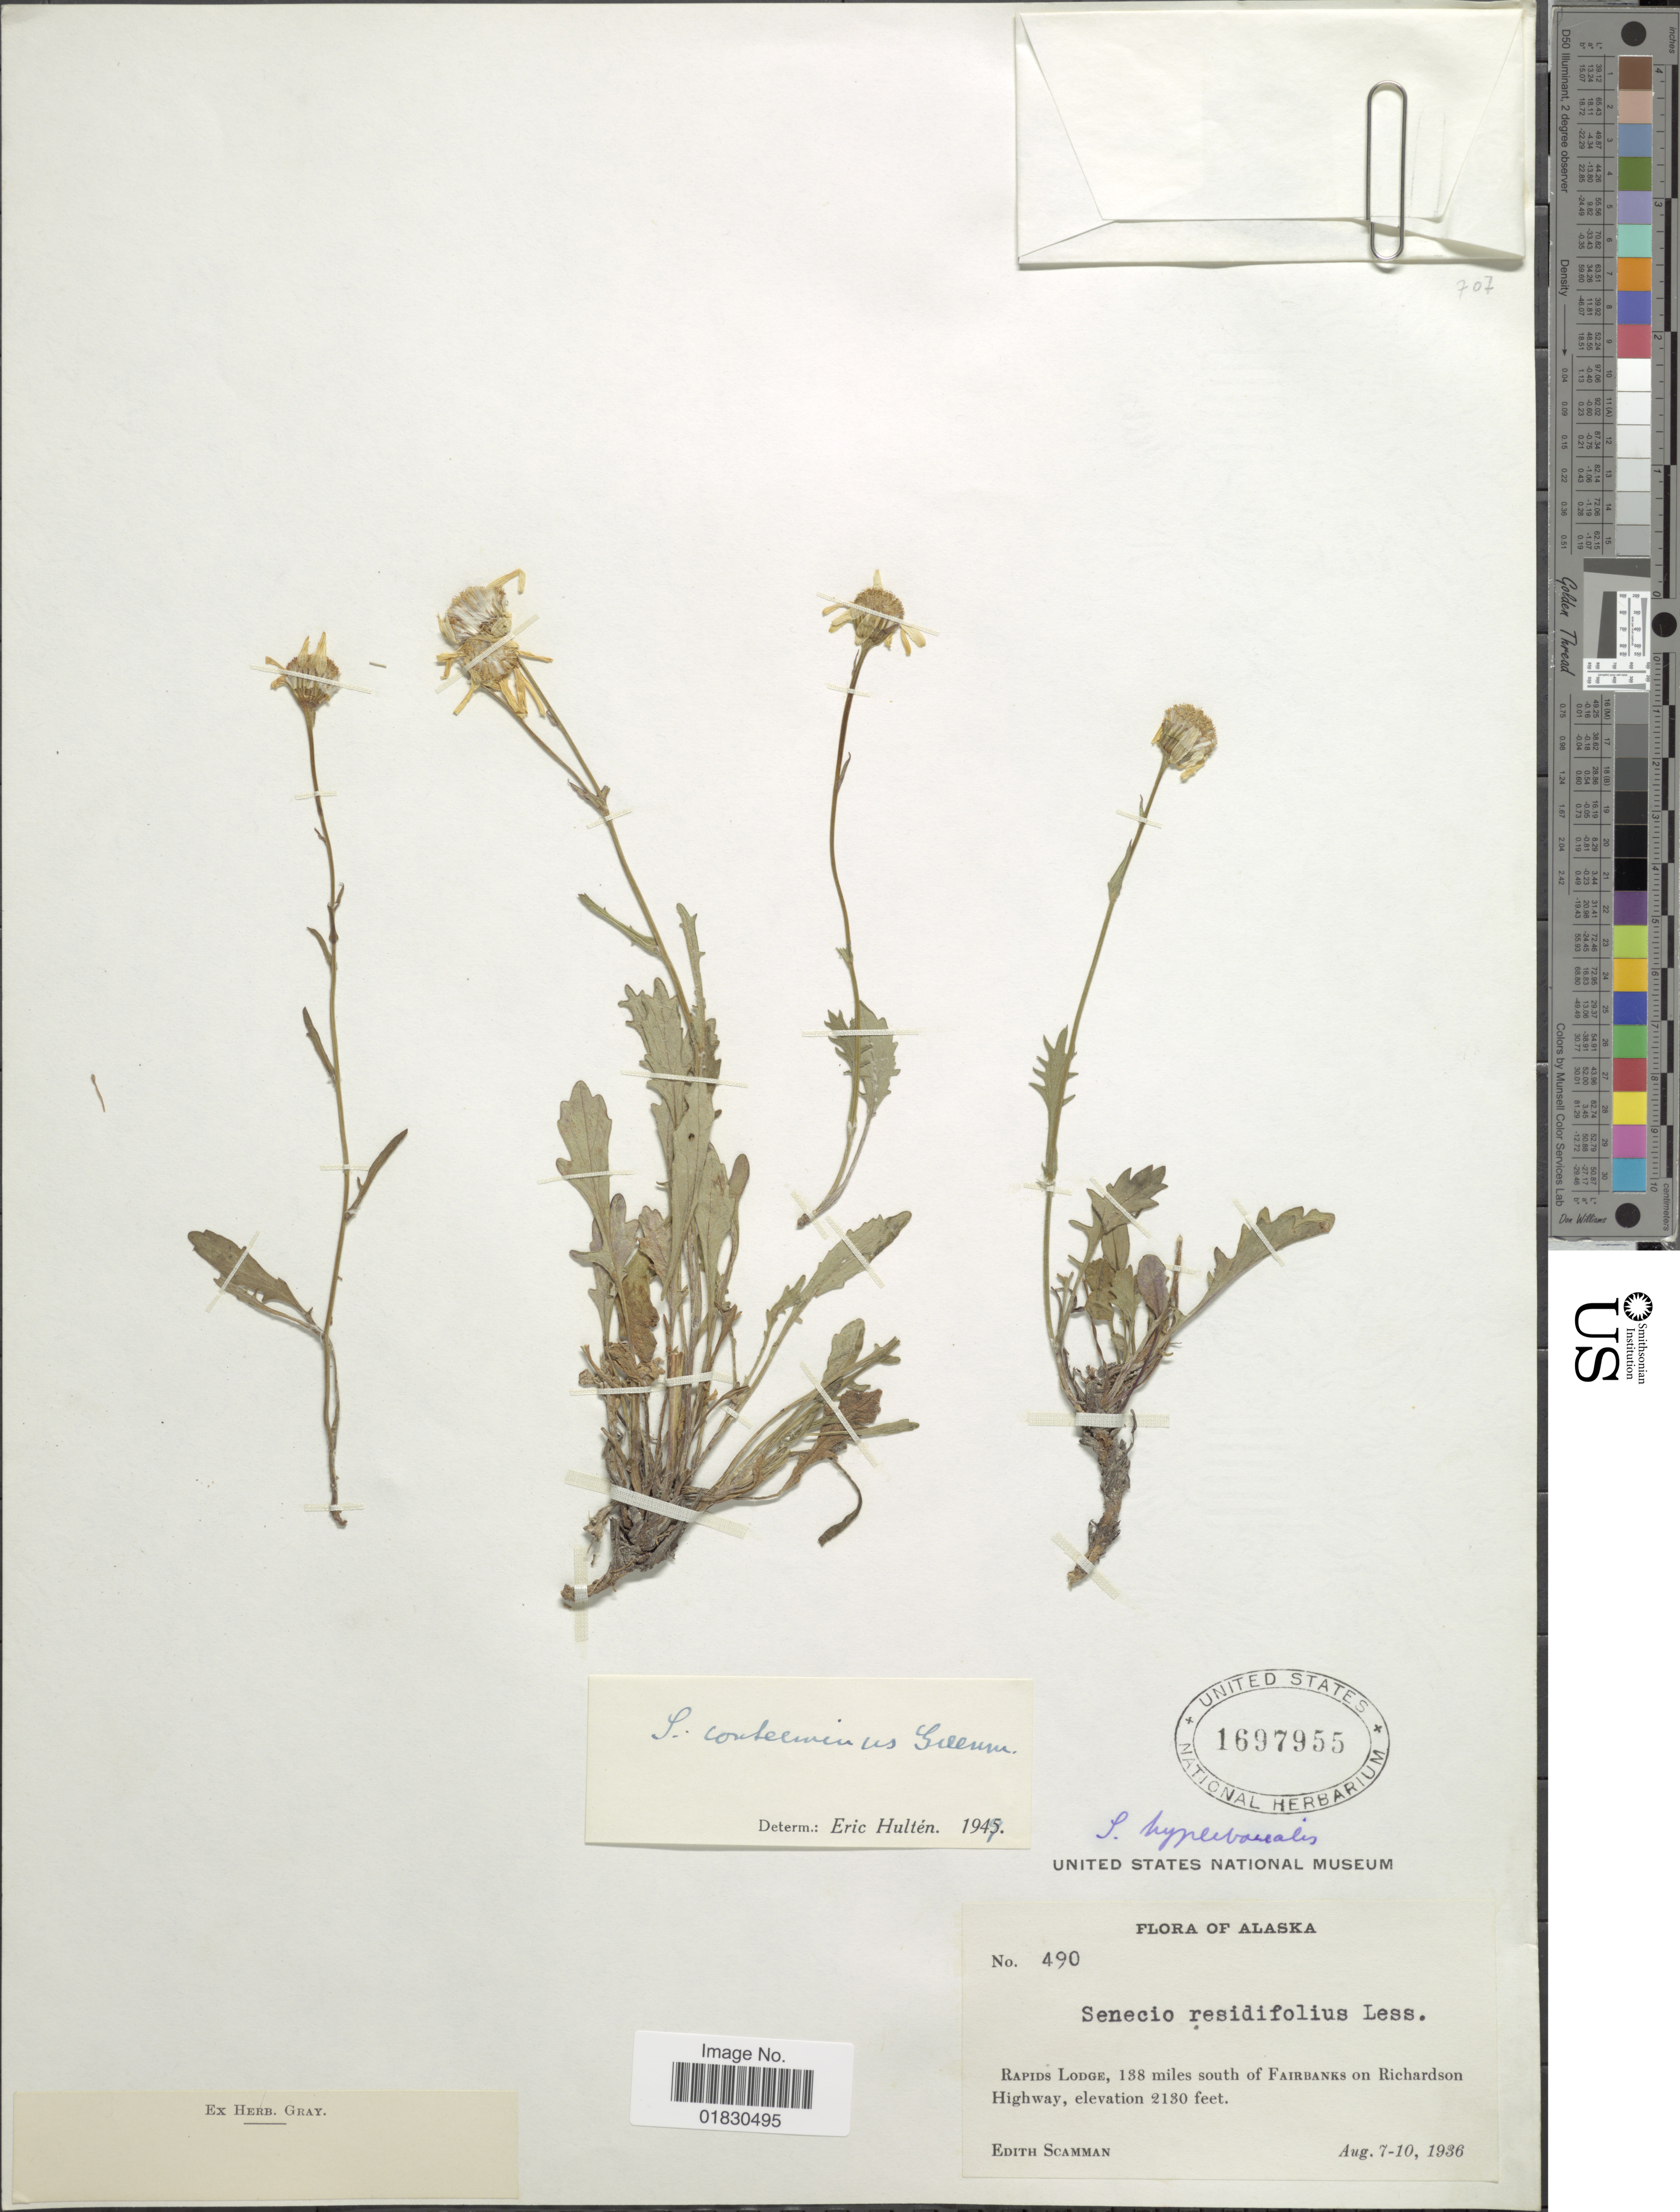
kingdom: Plantae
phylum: Tracheophyta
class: Magnoliopsida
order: Asterales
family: Asteraceae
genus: Packera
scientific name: Packera contermina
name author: (Greenm.) J.F. Bain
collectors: E. Scamman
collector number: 490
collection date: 1936-08-07/1936-08-10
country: United States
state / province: Alaska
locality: Rapids Lodge, 138 miles south of Fairbanks on Richardson Highway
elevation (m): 649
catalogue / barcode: US 1697955